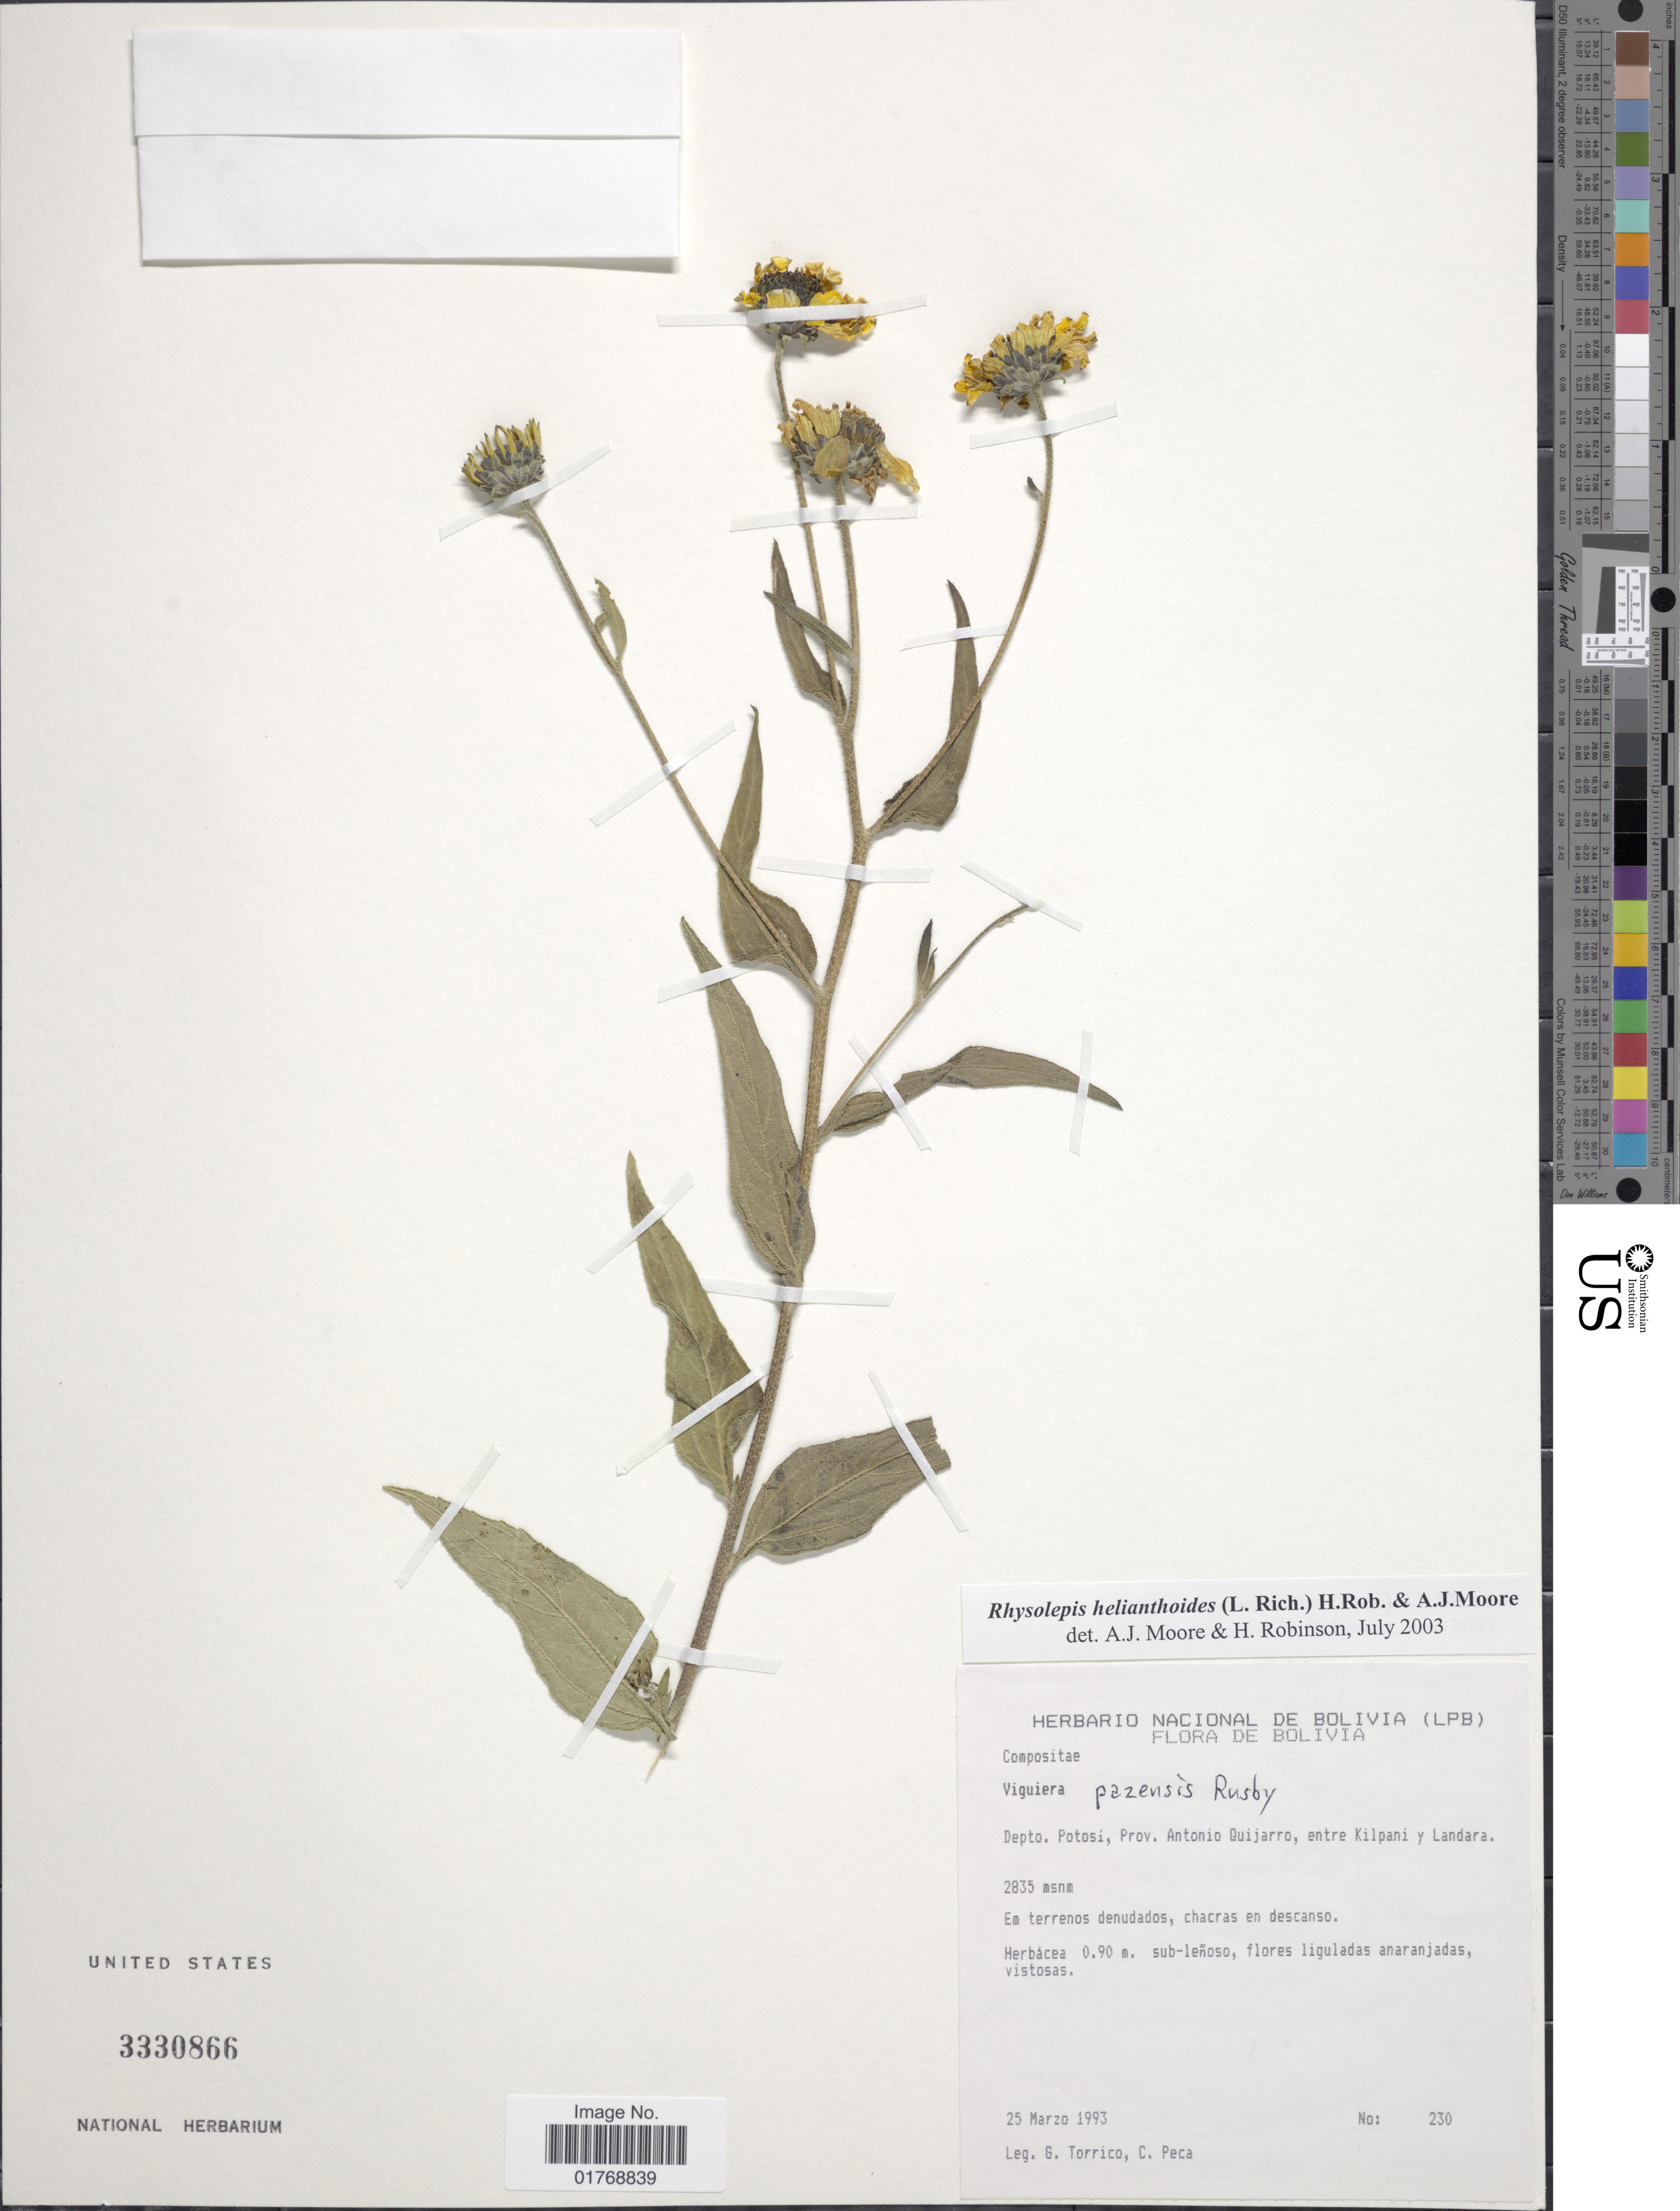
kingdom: Plantae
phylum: Tracheophyta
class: Magnoliopsida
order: Asterales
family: Asteraceae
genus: Viguiera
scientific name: Viguiera procumbens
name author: (Pers.) S.F. Blake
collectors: G. Torrico & C. Peca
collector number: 230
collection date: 1993-03-25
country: Bolivia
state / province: Potosi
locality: Depto. Potosí, Prov. Antonio Quijarro, entre Kilpani y Landara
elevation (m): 2835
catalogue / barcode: US 3330866